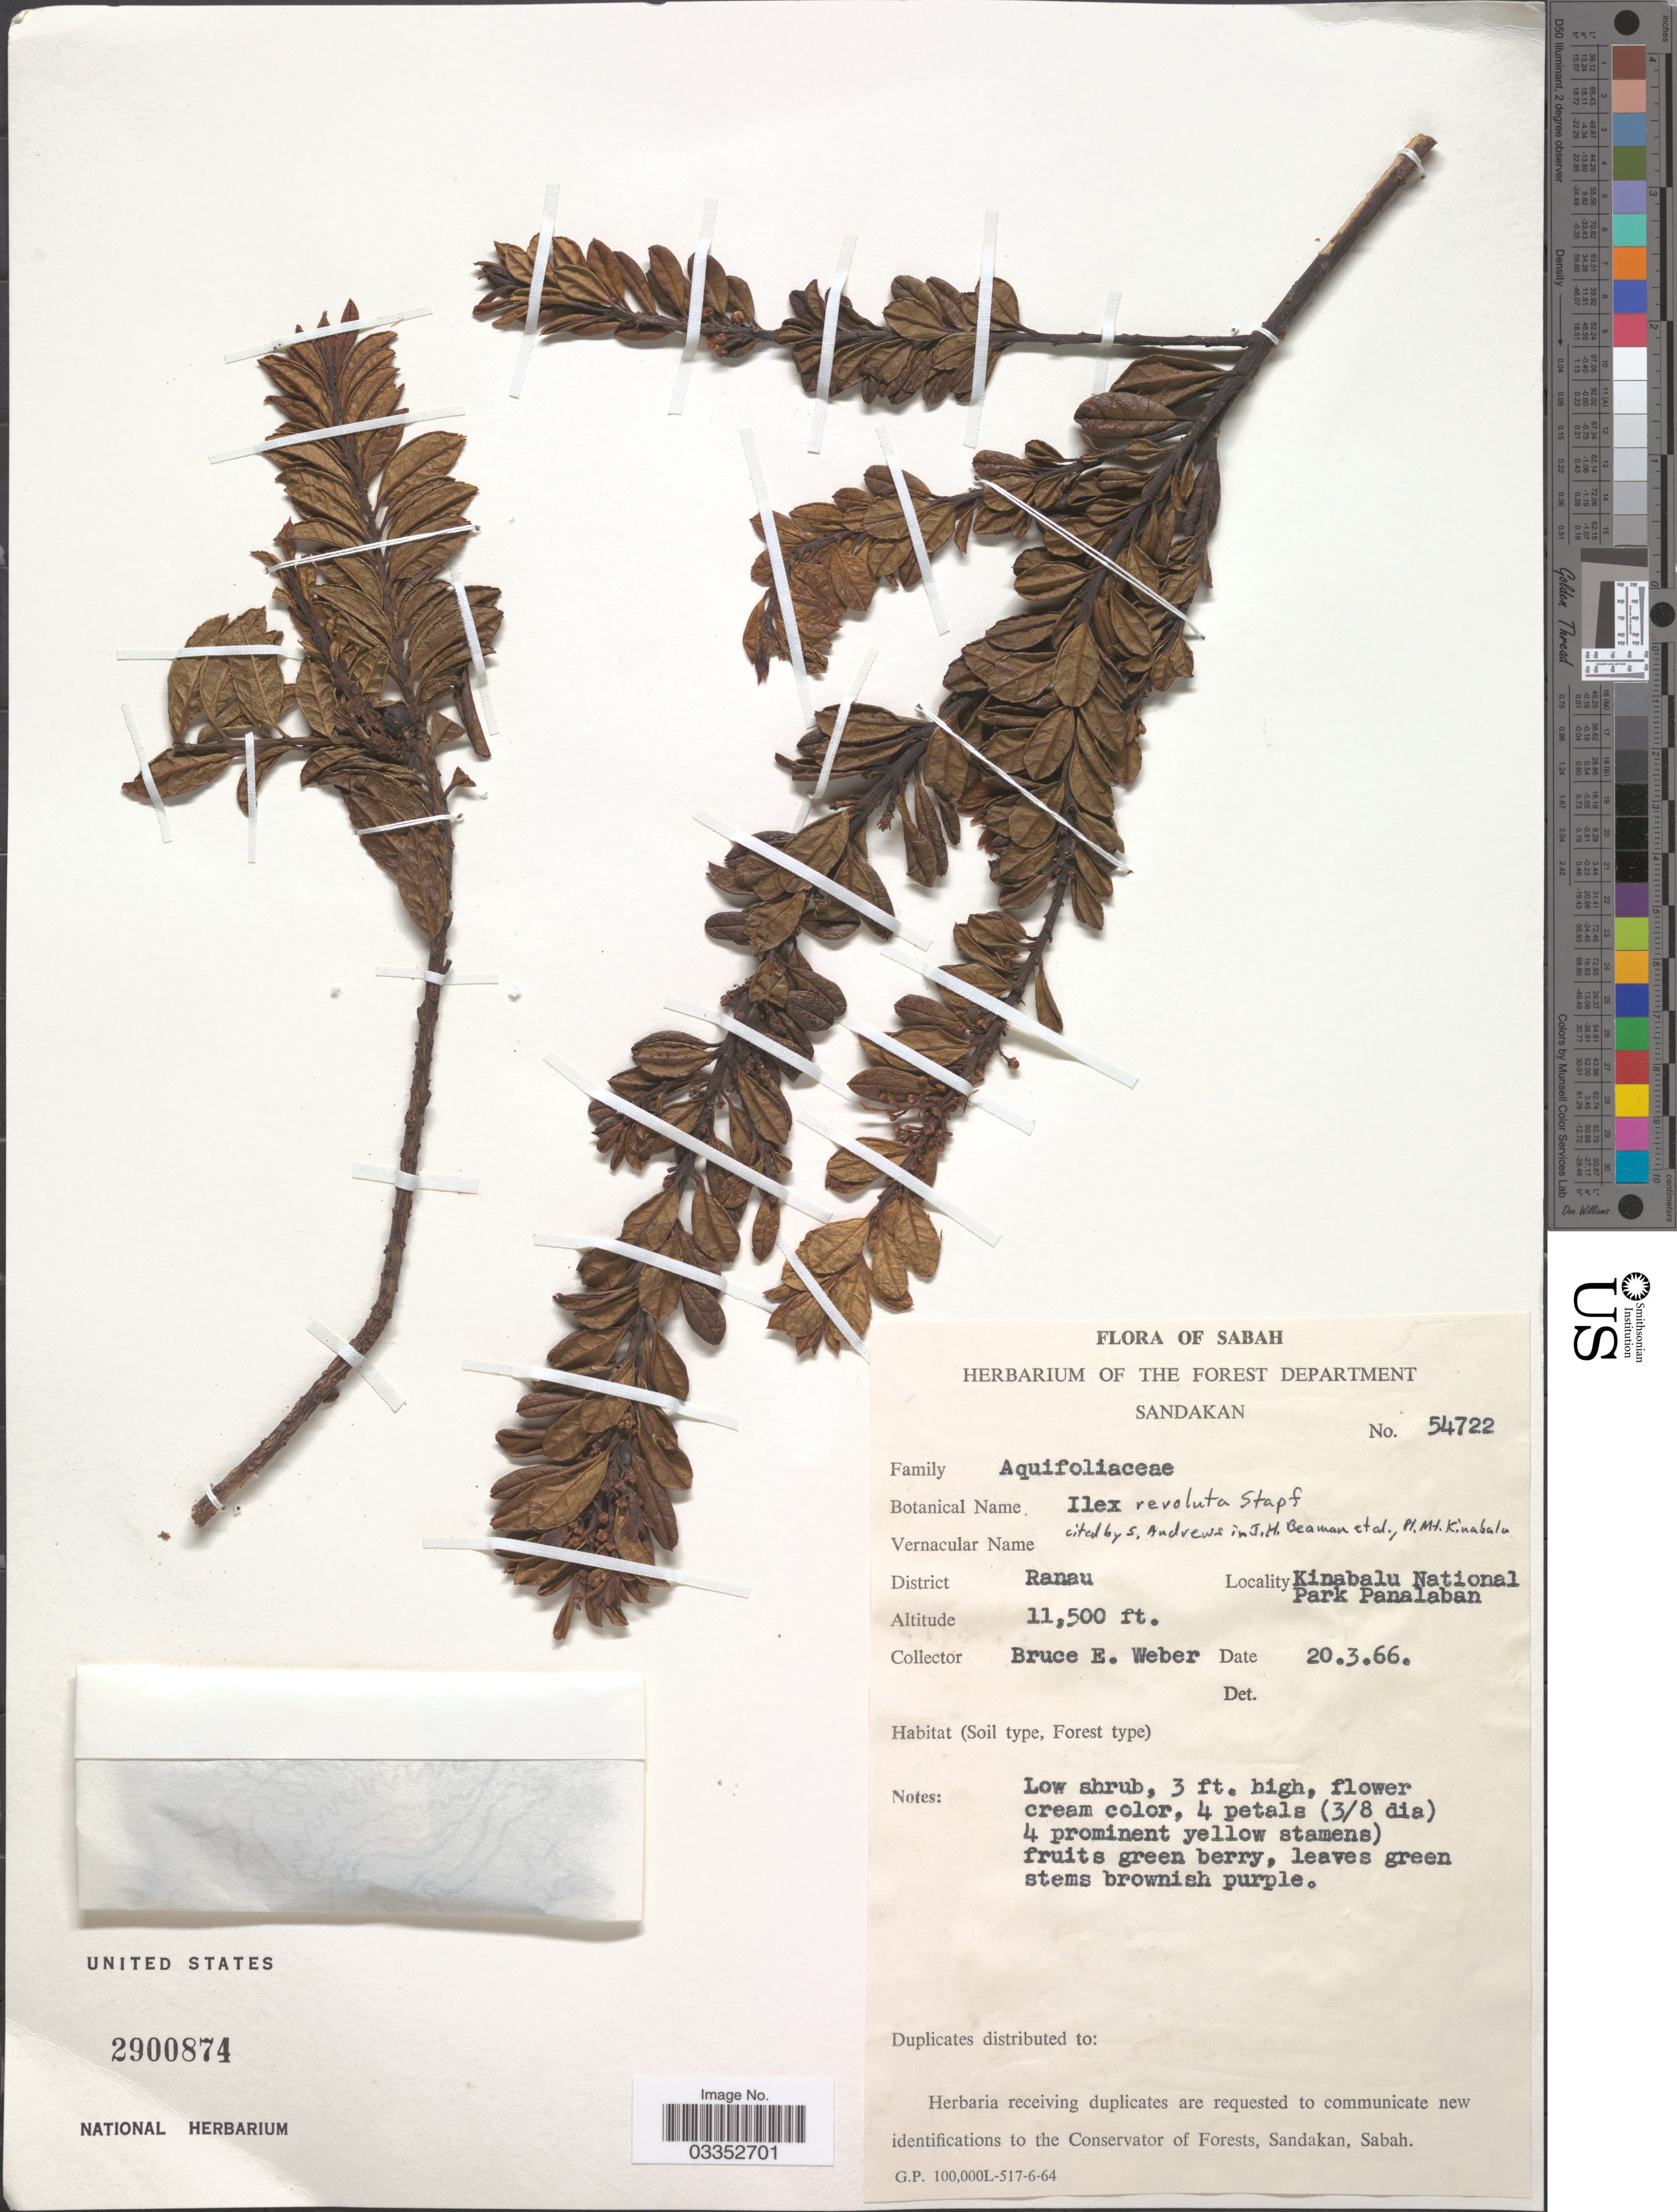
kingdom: Plantae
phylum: Tracheophyta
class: Magnoliopsida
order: Aquifoliales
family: Aquifoliaceae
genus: Ilex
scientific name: Ilex tamii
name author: T.R. Dudley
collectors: B. E. Weber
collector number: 54722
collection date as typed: Transcribed d/m/y: 20/3/66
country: Malaysia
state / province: Sabah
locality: District Renau. Kinabalu National Park Panalaban.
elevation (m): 3505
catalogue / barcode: US 2900874